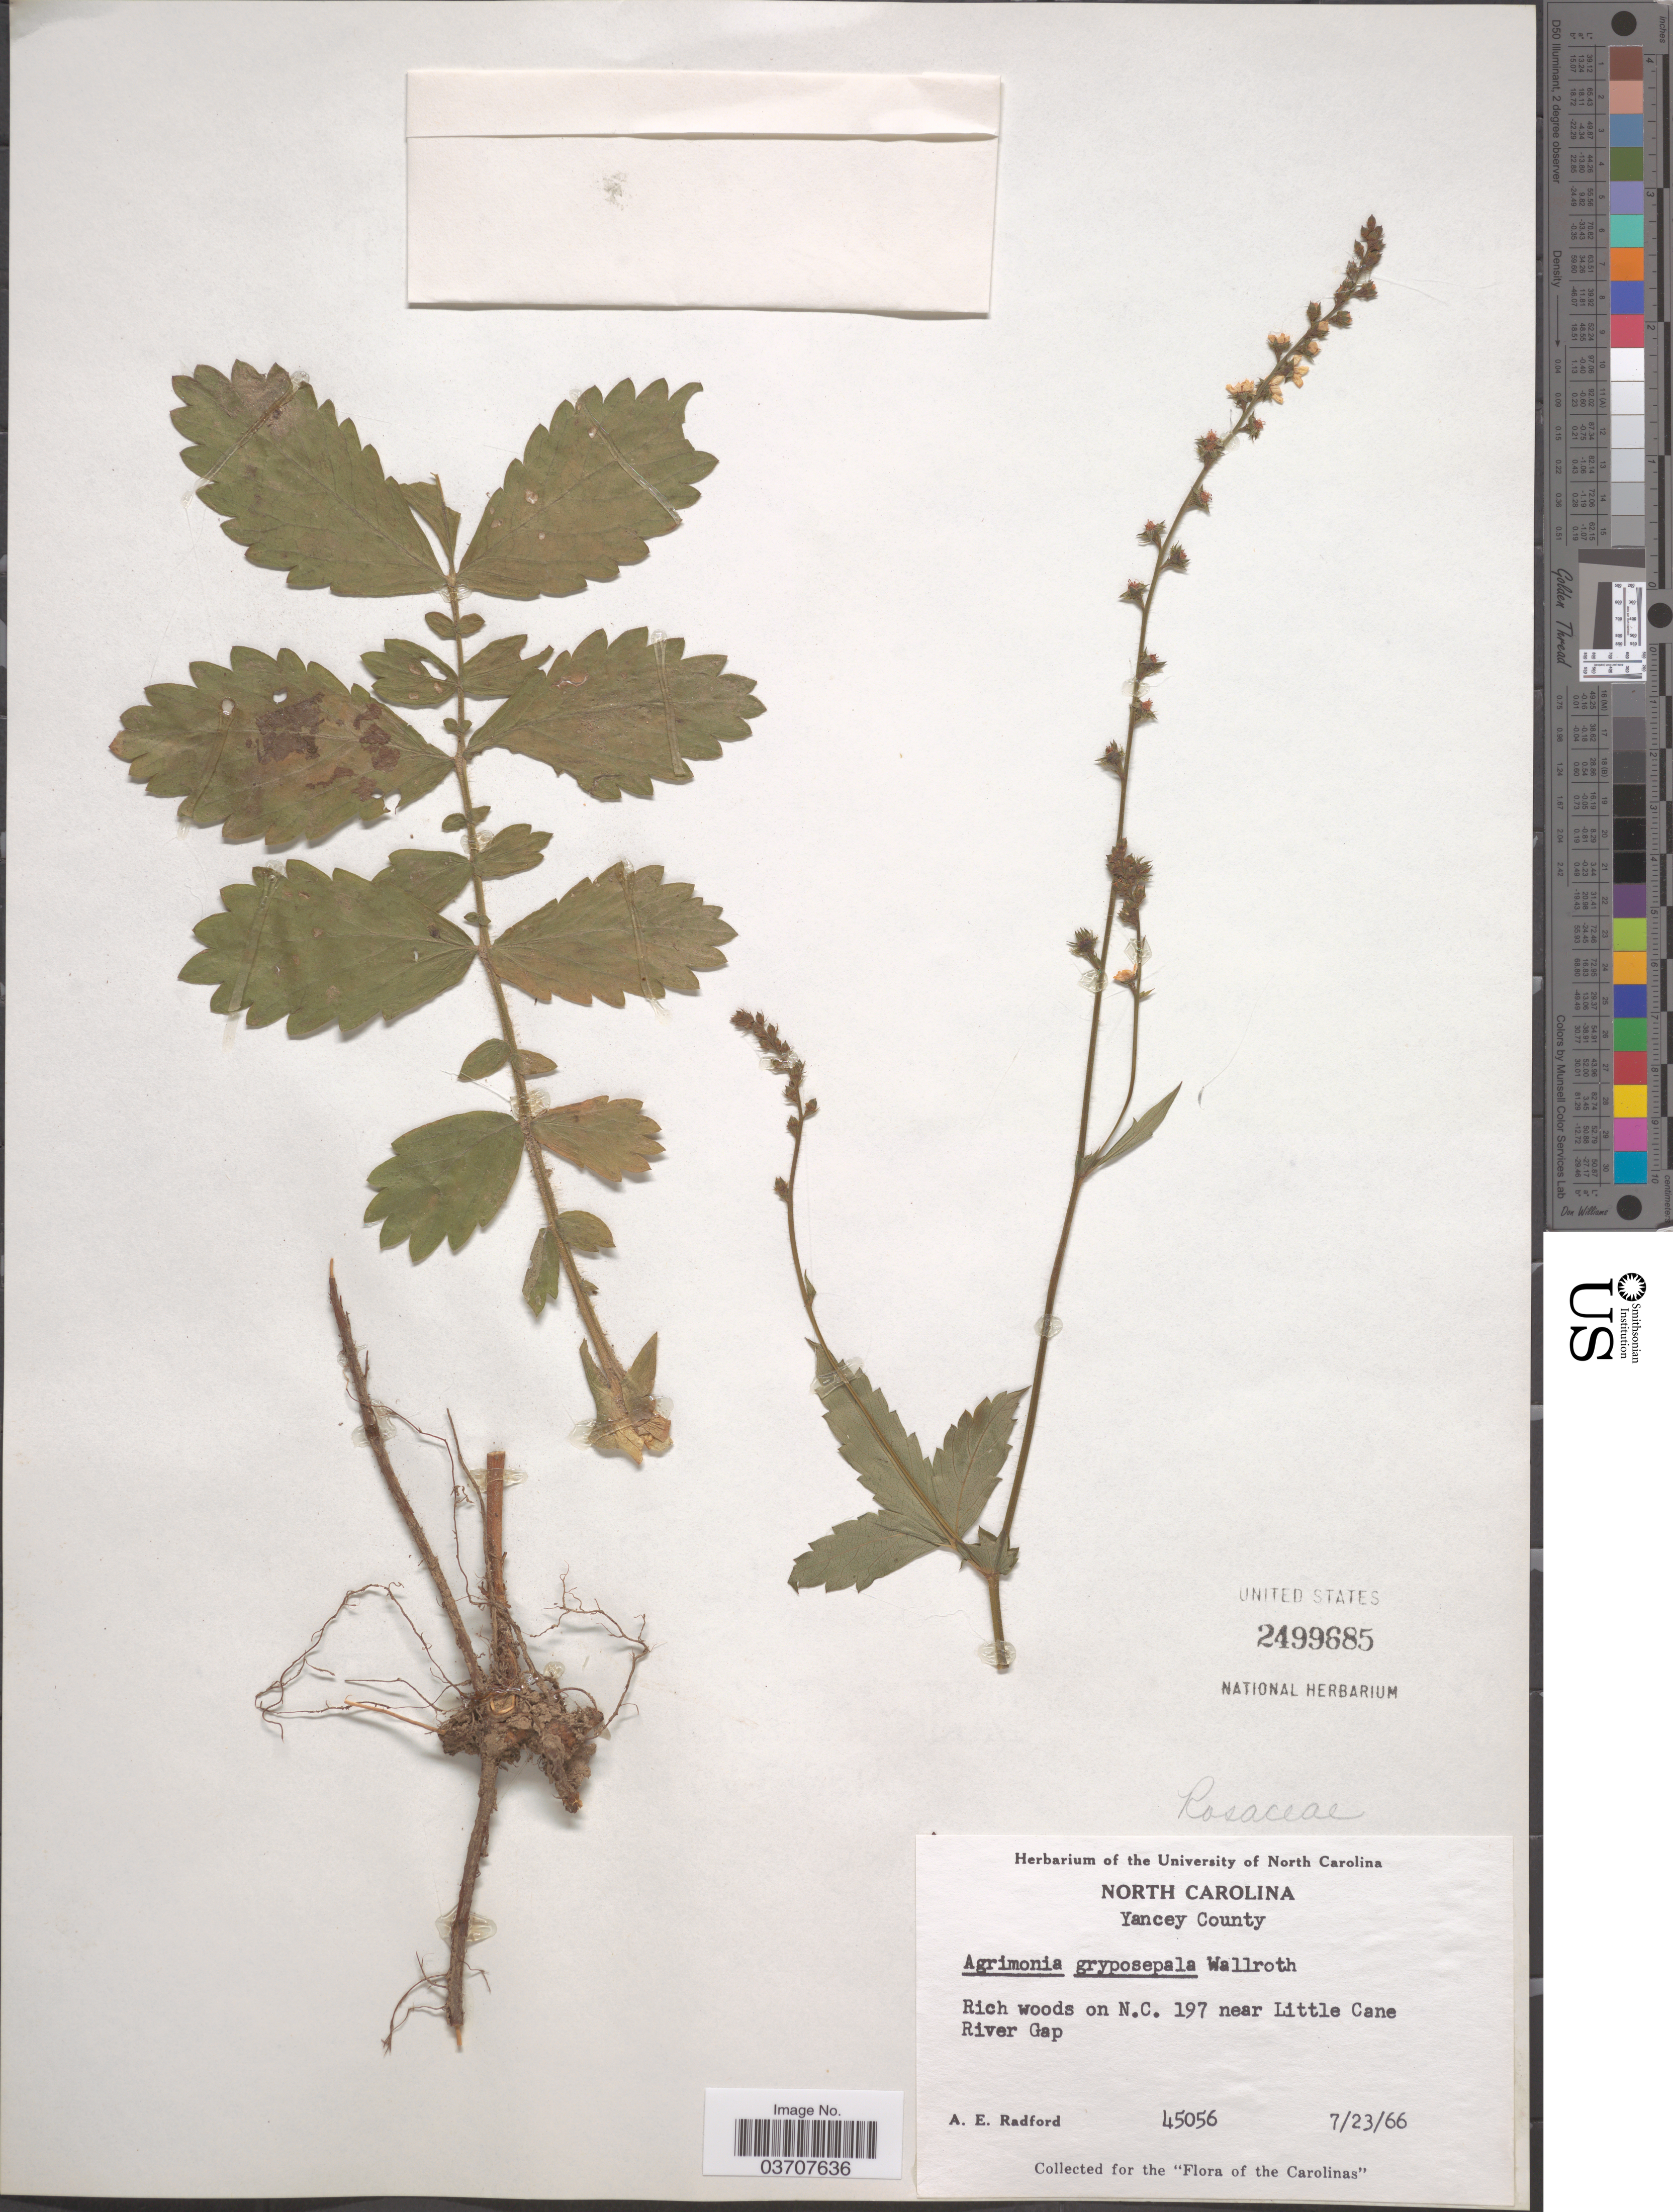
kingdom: Plantae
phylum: Tracheophyta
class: Magnoliopsida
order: Rosales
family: Rosaceae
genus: Agrimonia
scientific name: Agrimonia gryposepala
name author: Wallr.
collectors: A. E. Radford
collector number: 45056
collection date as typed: Transcribed d/m/y: 23/7/66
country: United States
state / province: North Carolina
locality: Yancey County. On N.C. 197 near Little Cane River Gap.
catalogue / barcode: US 2499685